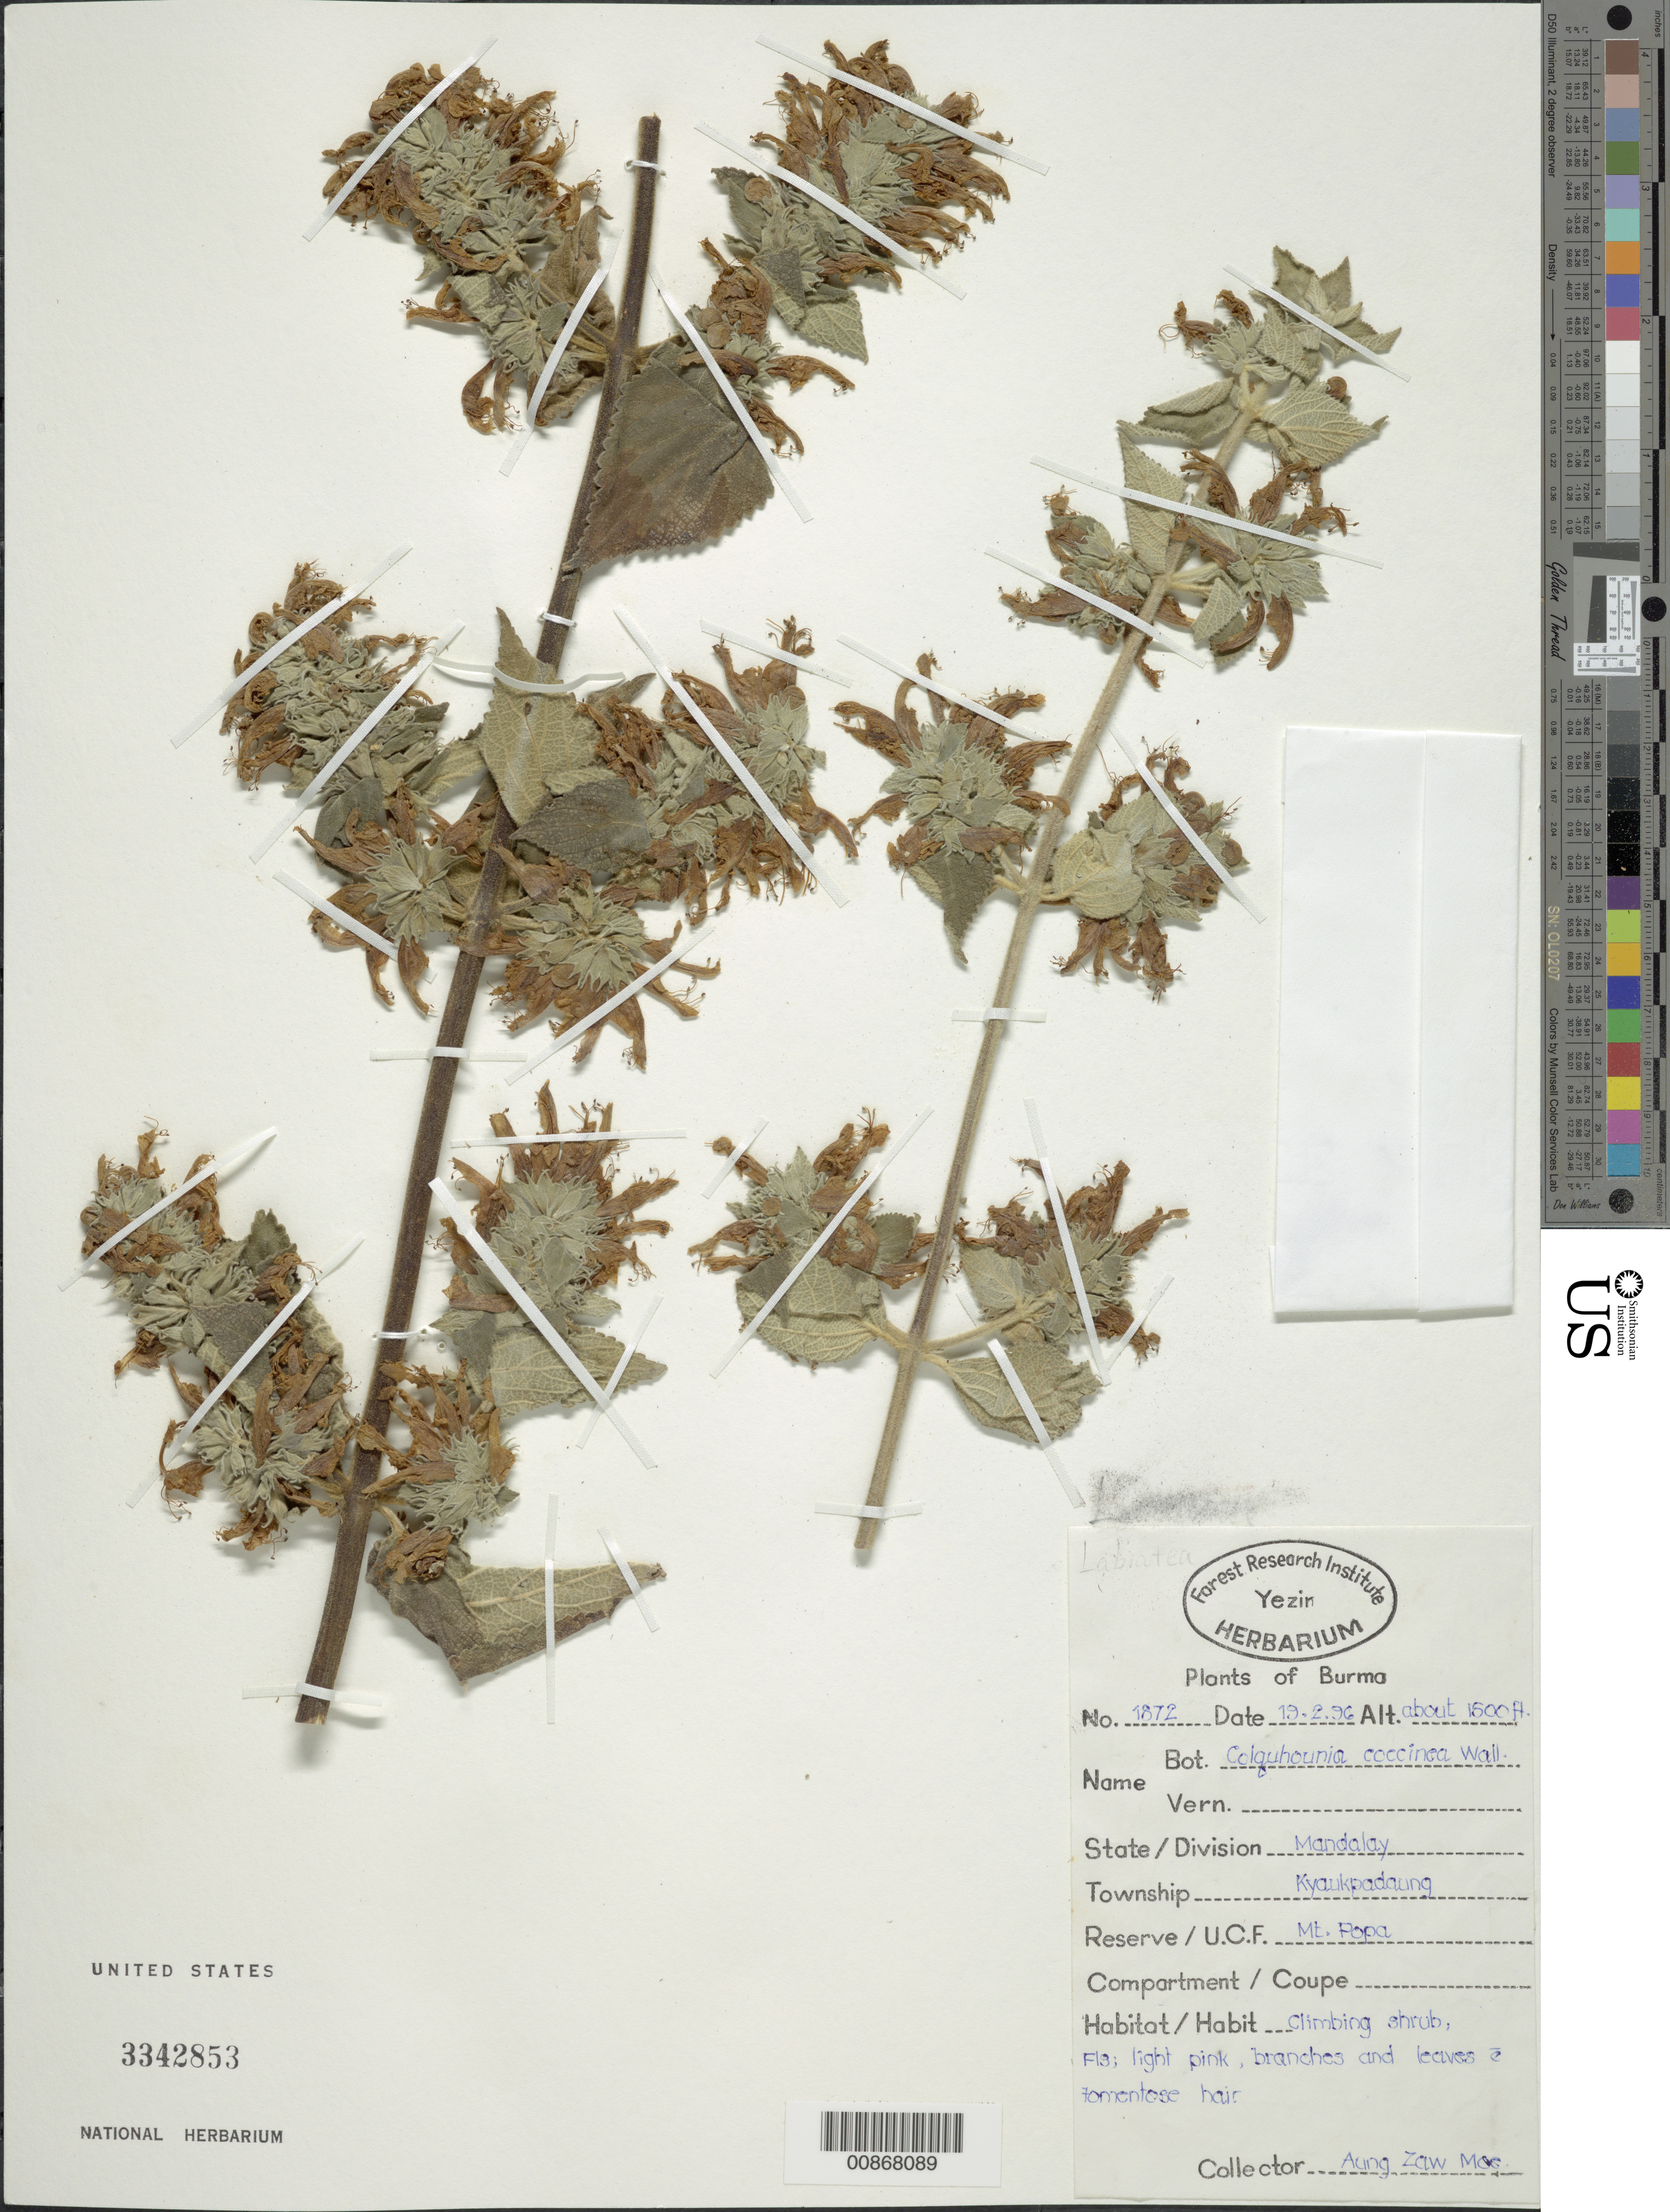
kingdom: Plantae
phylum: Tracheophyta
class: Magnoliopsida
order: Lamiales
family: Lamiaceae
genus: Colquhounia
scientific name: Colquhounia coccinea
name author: Wall.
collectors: Aung Zaw Moe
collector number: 1872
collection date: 1996-02-19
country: Myanmar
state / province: Mandalay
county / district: Kyaukpadaung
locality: Mt. Popa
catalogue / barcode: US 3342853